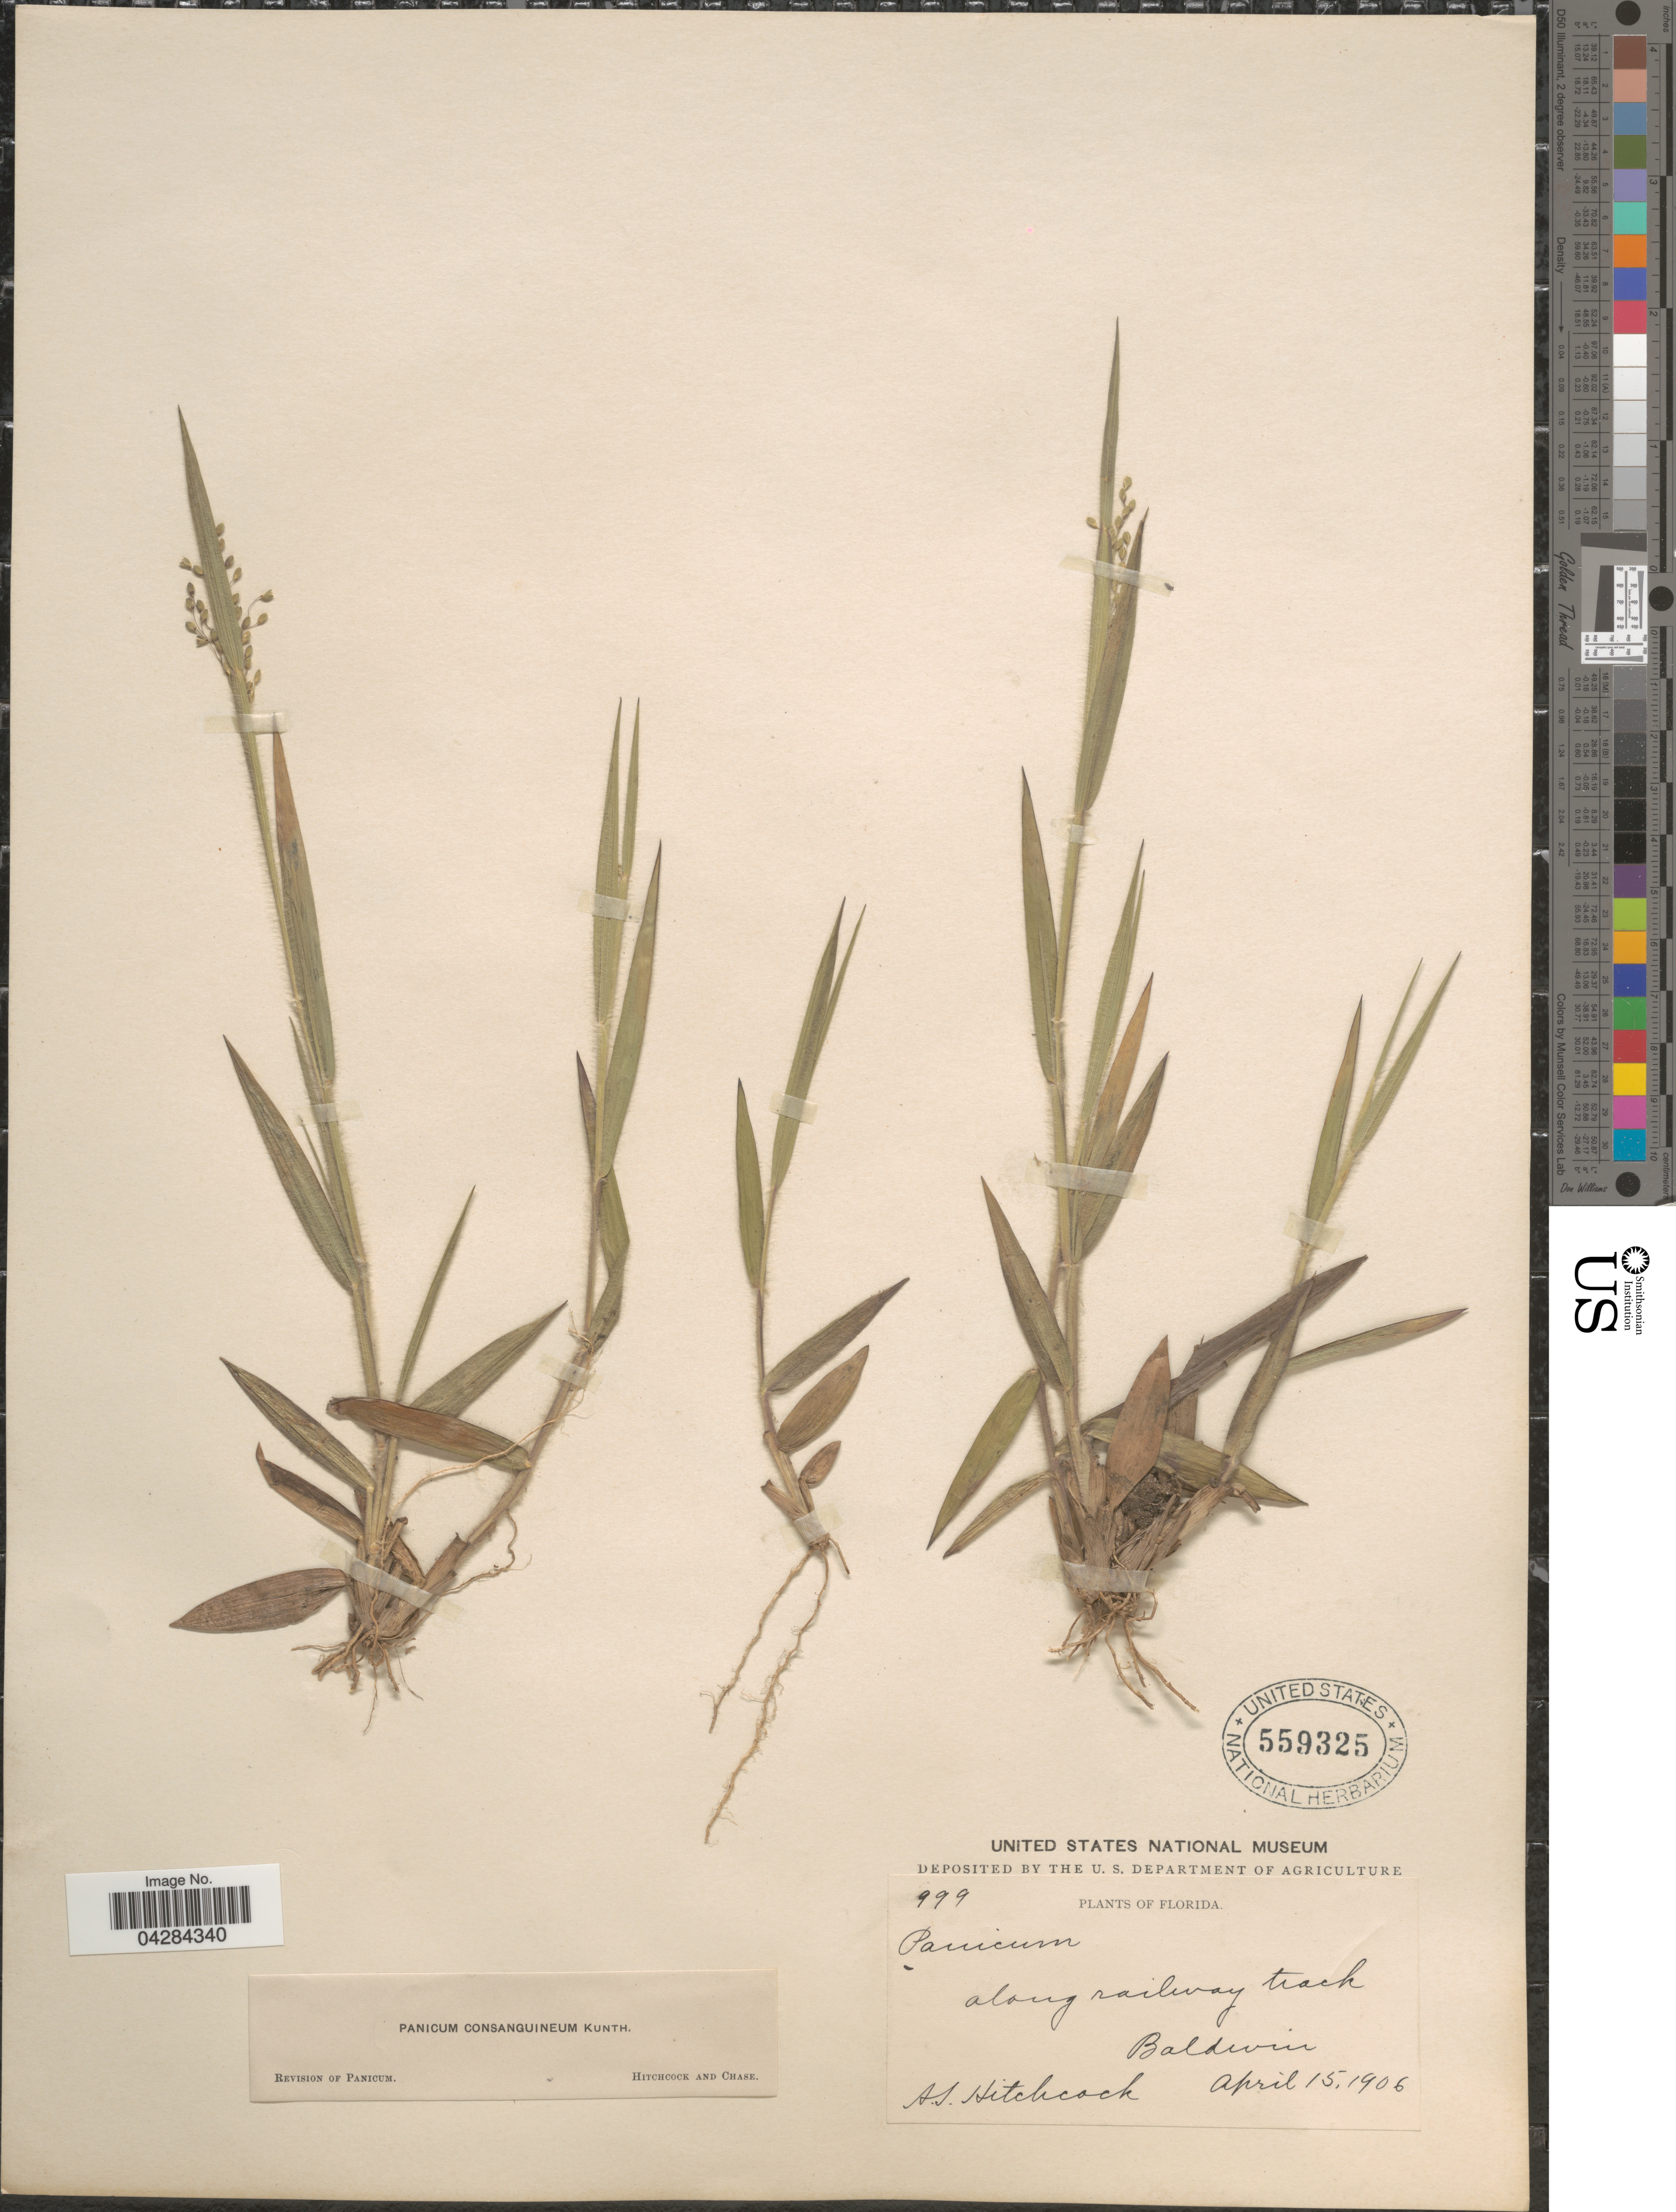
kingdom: Plantae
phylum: Tracheophyta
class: Liliopsida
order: Poales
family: Poaceae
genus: Dichanthelium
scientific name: Dichanthelium ovale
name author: (Elliott) Gould & C.A. Clark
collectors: A. S. Hitchcock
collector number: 999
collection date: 1906-04-15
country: United States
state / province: Florida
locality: Along railway track. Baldwin.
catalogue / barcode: US 559325